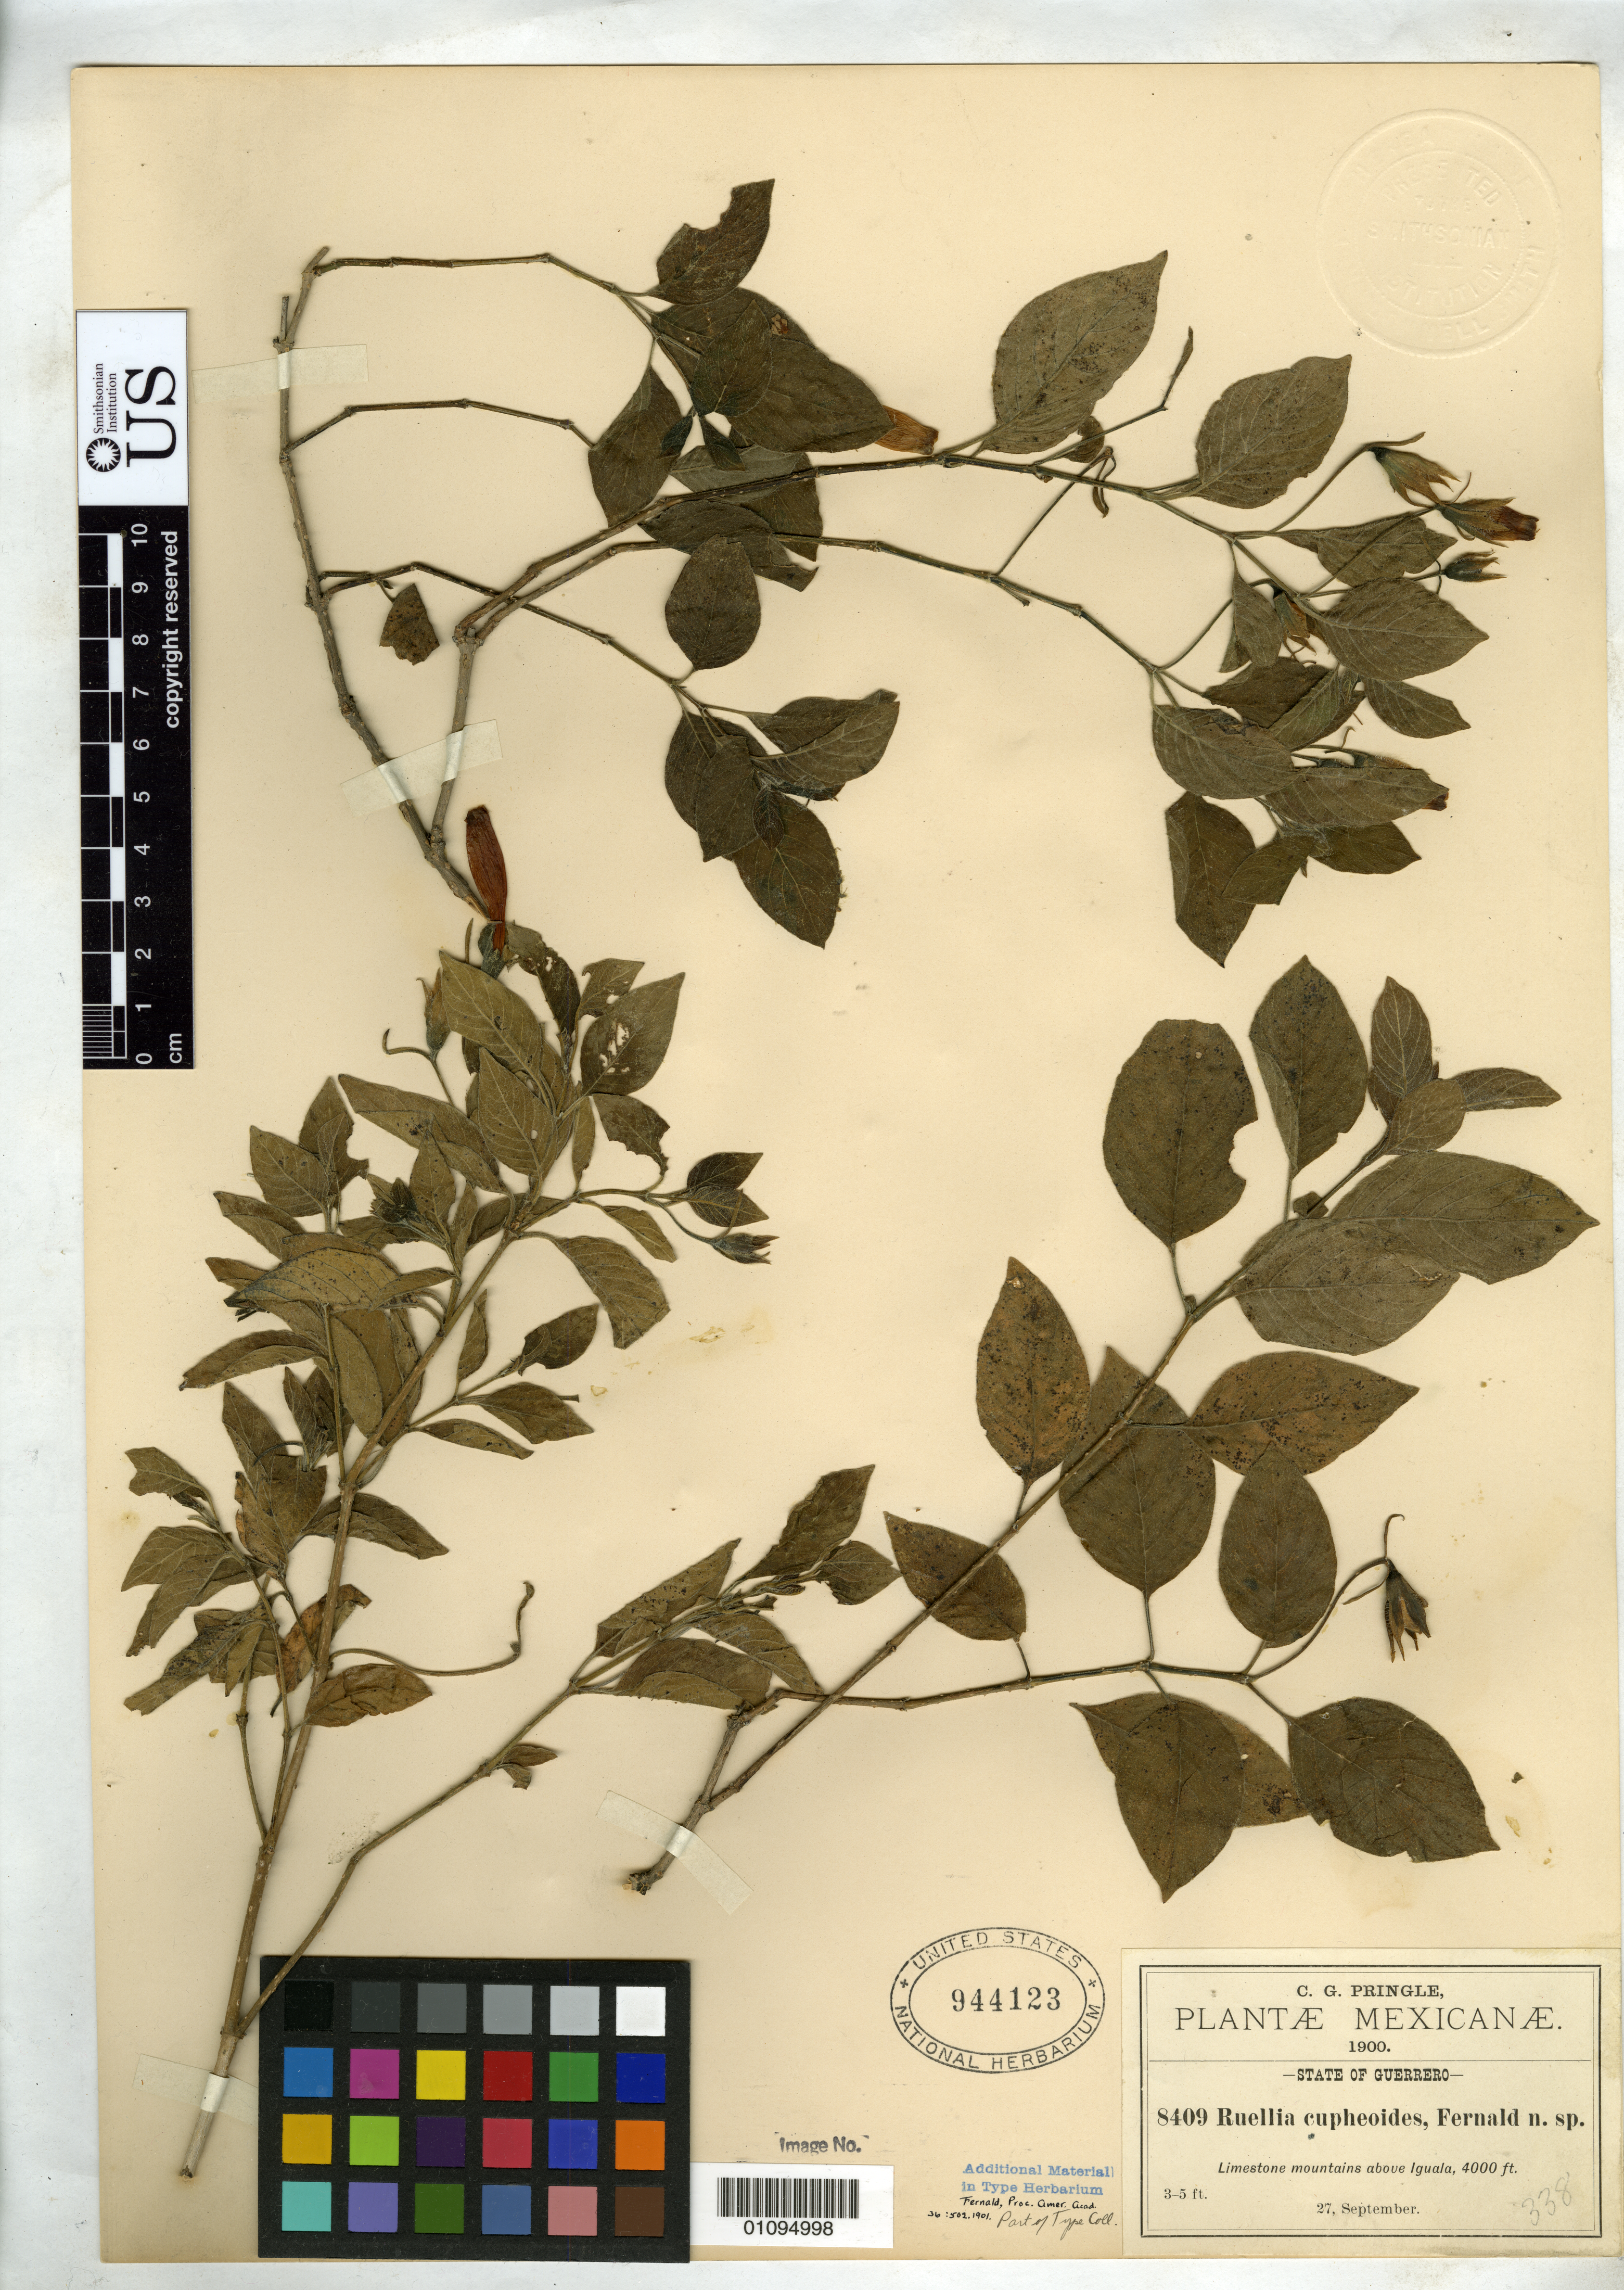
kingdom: Plantae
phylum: Tracheophyta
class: Magnoliopsida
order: Lamiales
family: Acanthaceae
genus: Ruellia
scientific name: Ruellia cupheoides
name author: Fernald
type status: Isotype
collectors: C. G. Pringle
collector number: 8409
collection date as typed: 27 Sep 1900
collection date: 1900-09-27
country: Mexico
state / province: Guerrero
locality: Above Iguala.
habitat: Limestone mounbtains.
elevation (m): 1219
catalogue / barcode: US 944123